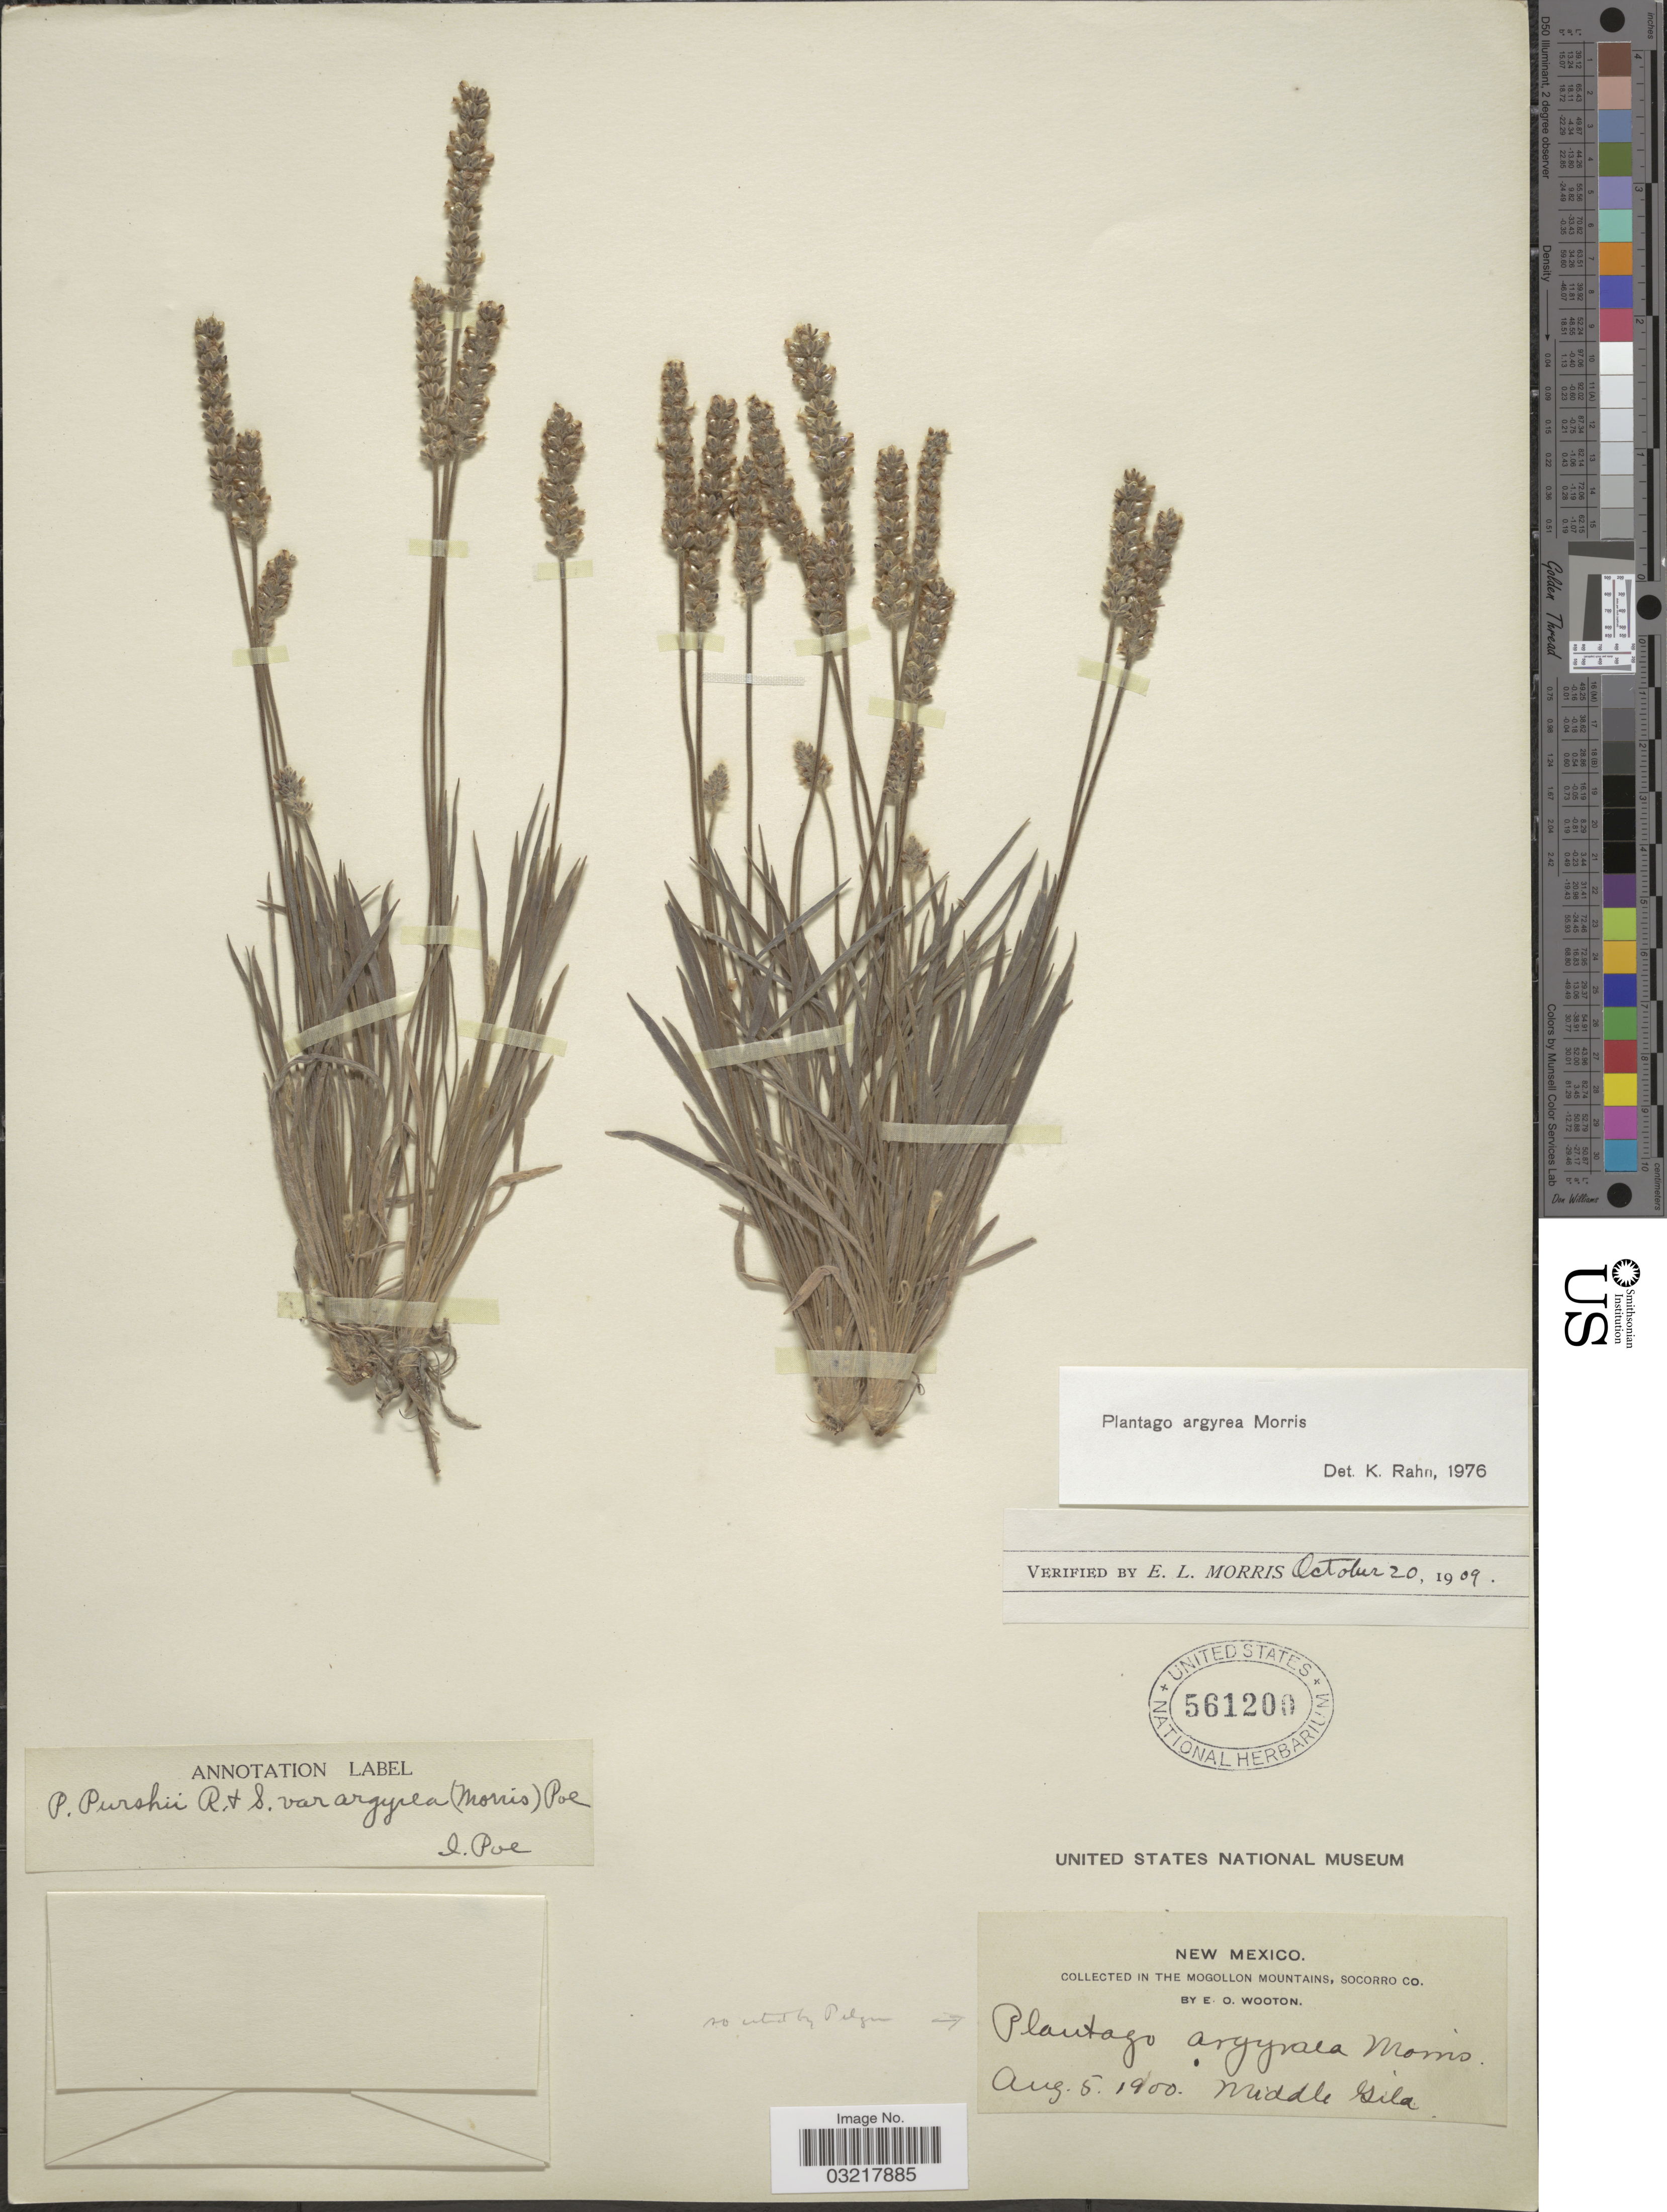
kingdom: Plantae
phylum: Tracheophyta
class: Magnoliopsida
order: Lamiales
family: Plantaginaceae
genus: Plantago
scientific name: Plantago argyrea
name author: E. Morris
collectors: E. O. Wooton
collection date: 1900-08-05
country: United States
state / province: New Mexico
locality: The Mogollon Mountains, Socorro Co. Middle Gila.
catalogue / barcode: US 561200